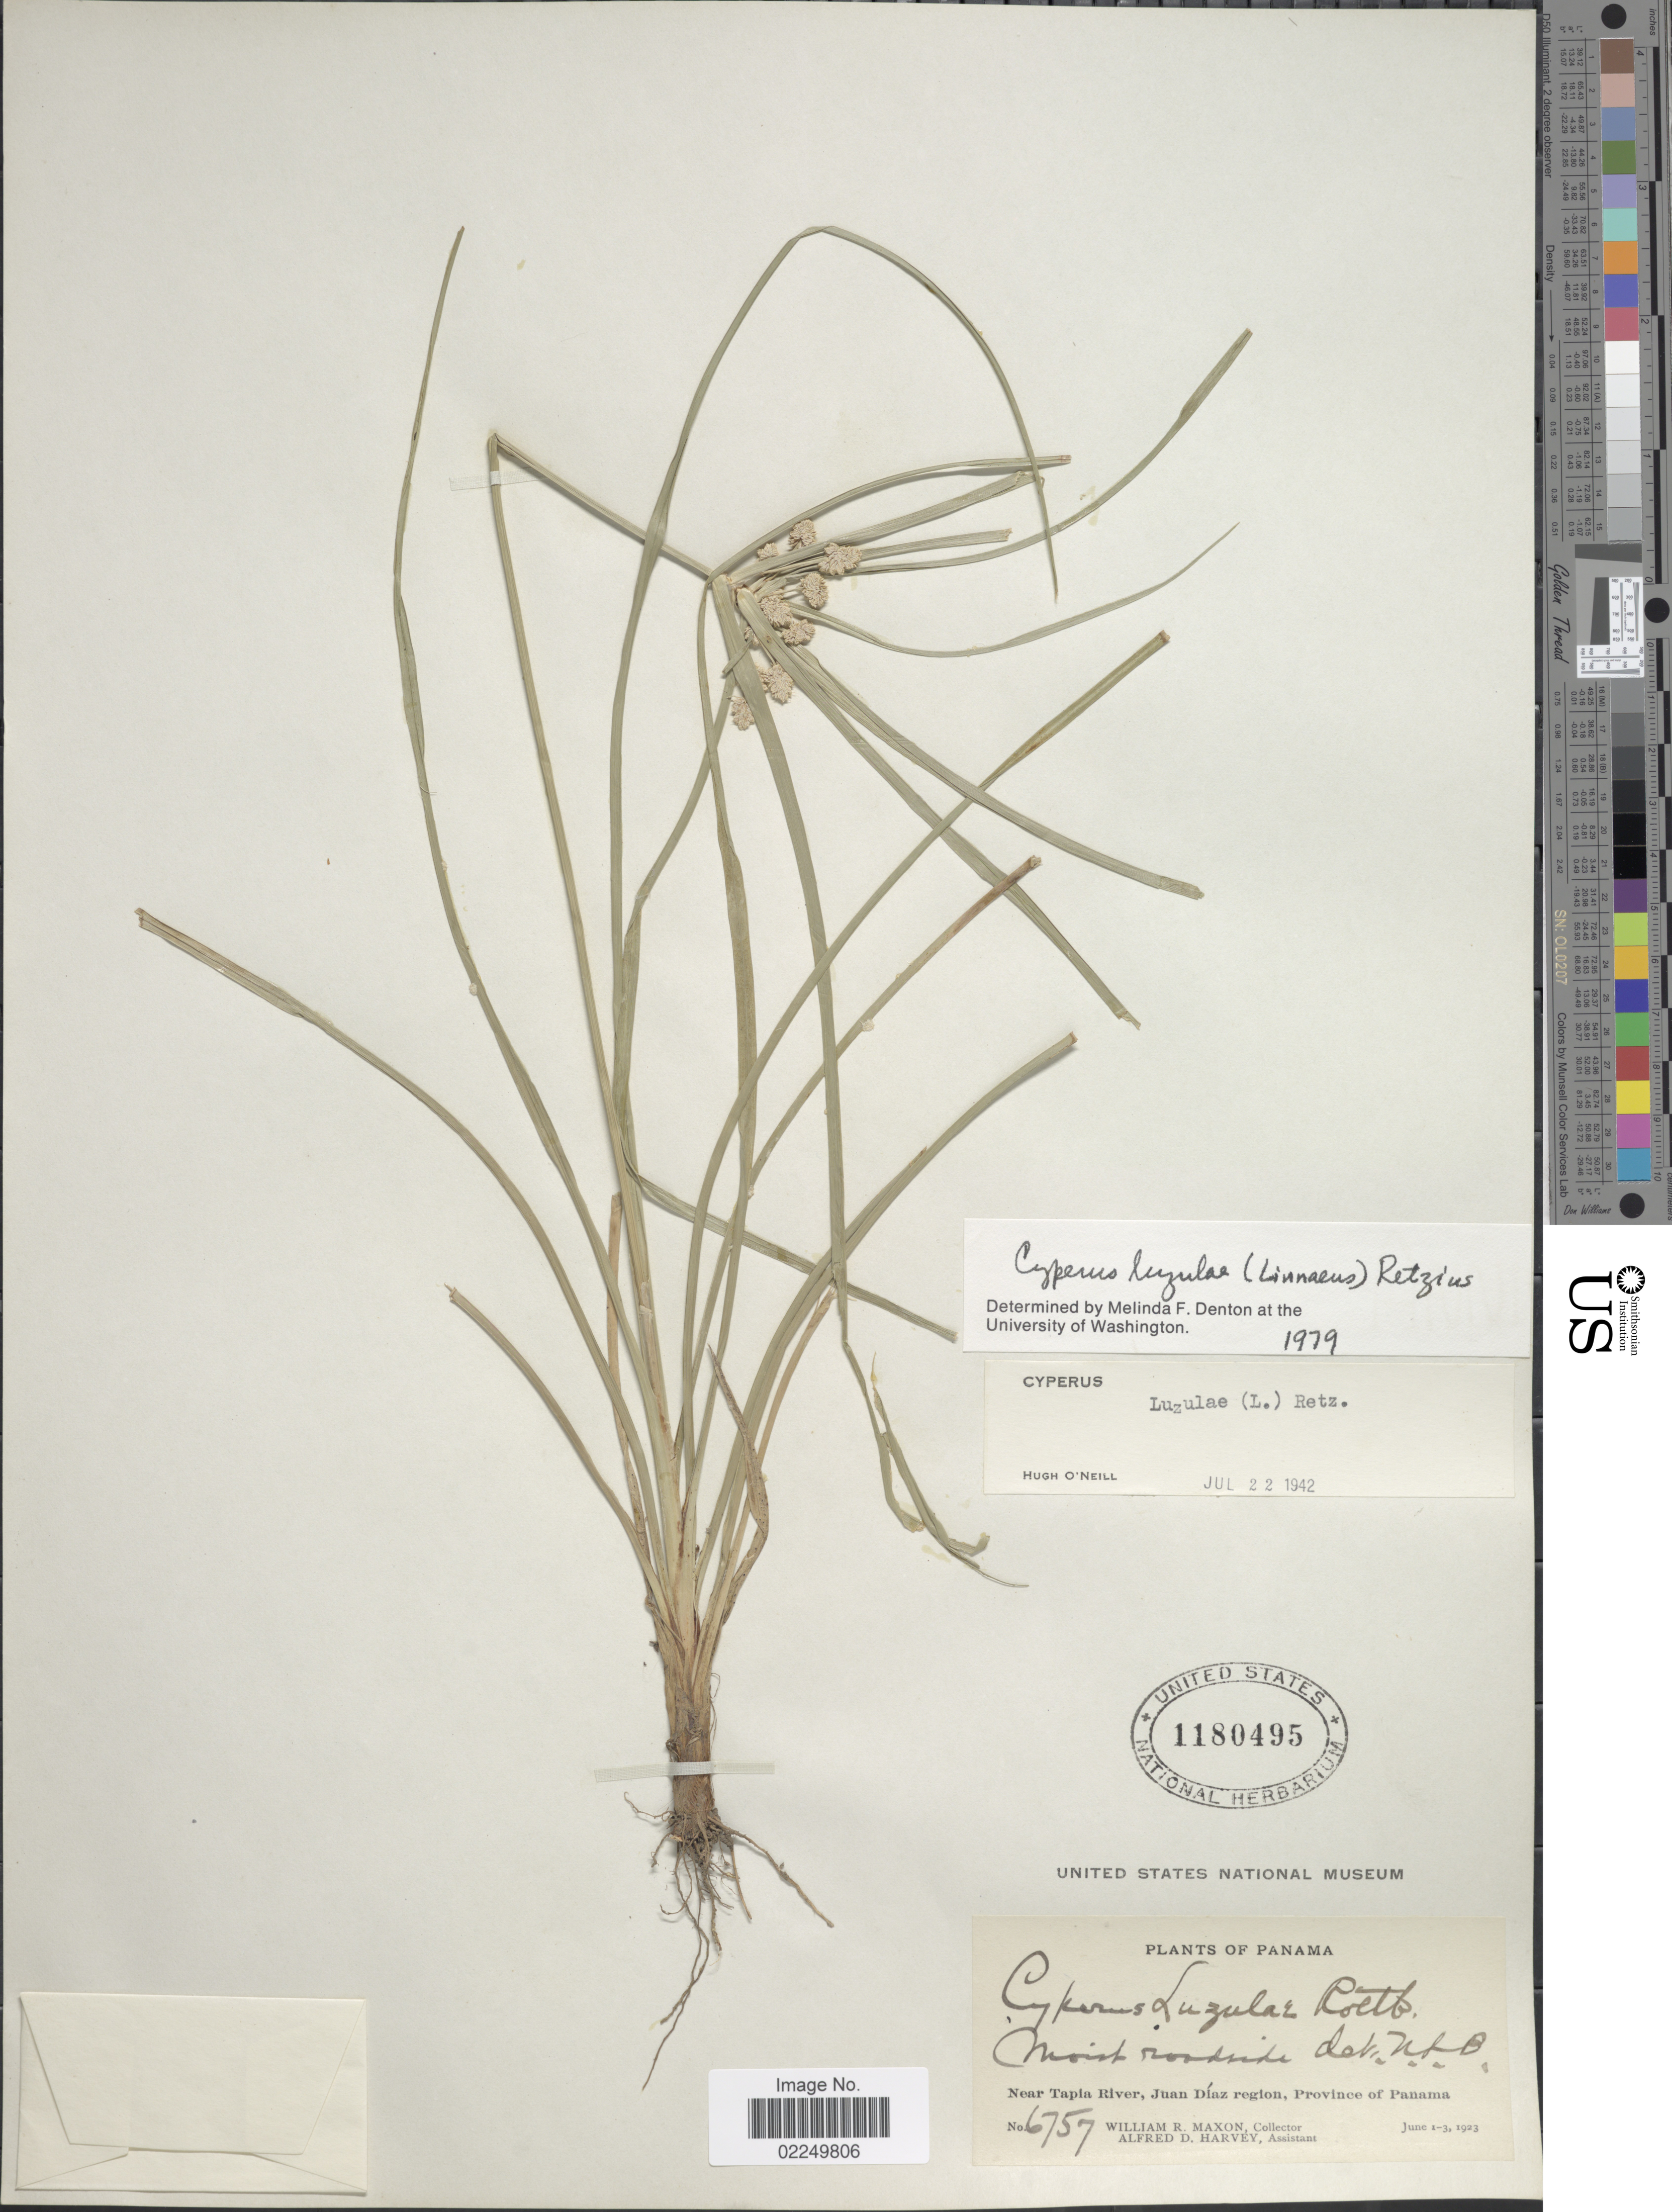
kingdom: Plantae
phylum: Tracheophyta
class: Liliopsida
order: Poales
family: Cyperaceae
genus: Cyperus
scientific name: Cyperus luzulae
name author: (L.) Rottb. ex Retz.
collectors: W. R. Maxon & A. D. Harvey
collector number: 6757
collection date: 1923-06-01/1923-06-03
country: Panama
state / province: Panamá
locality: Near Tapia River, Juan Diaz region, Province of Panama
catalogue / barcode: US 1180495